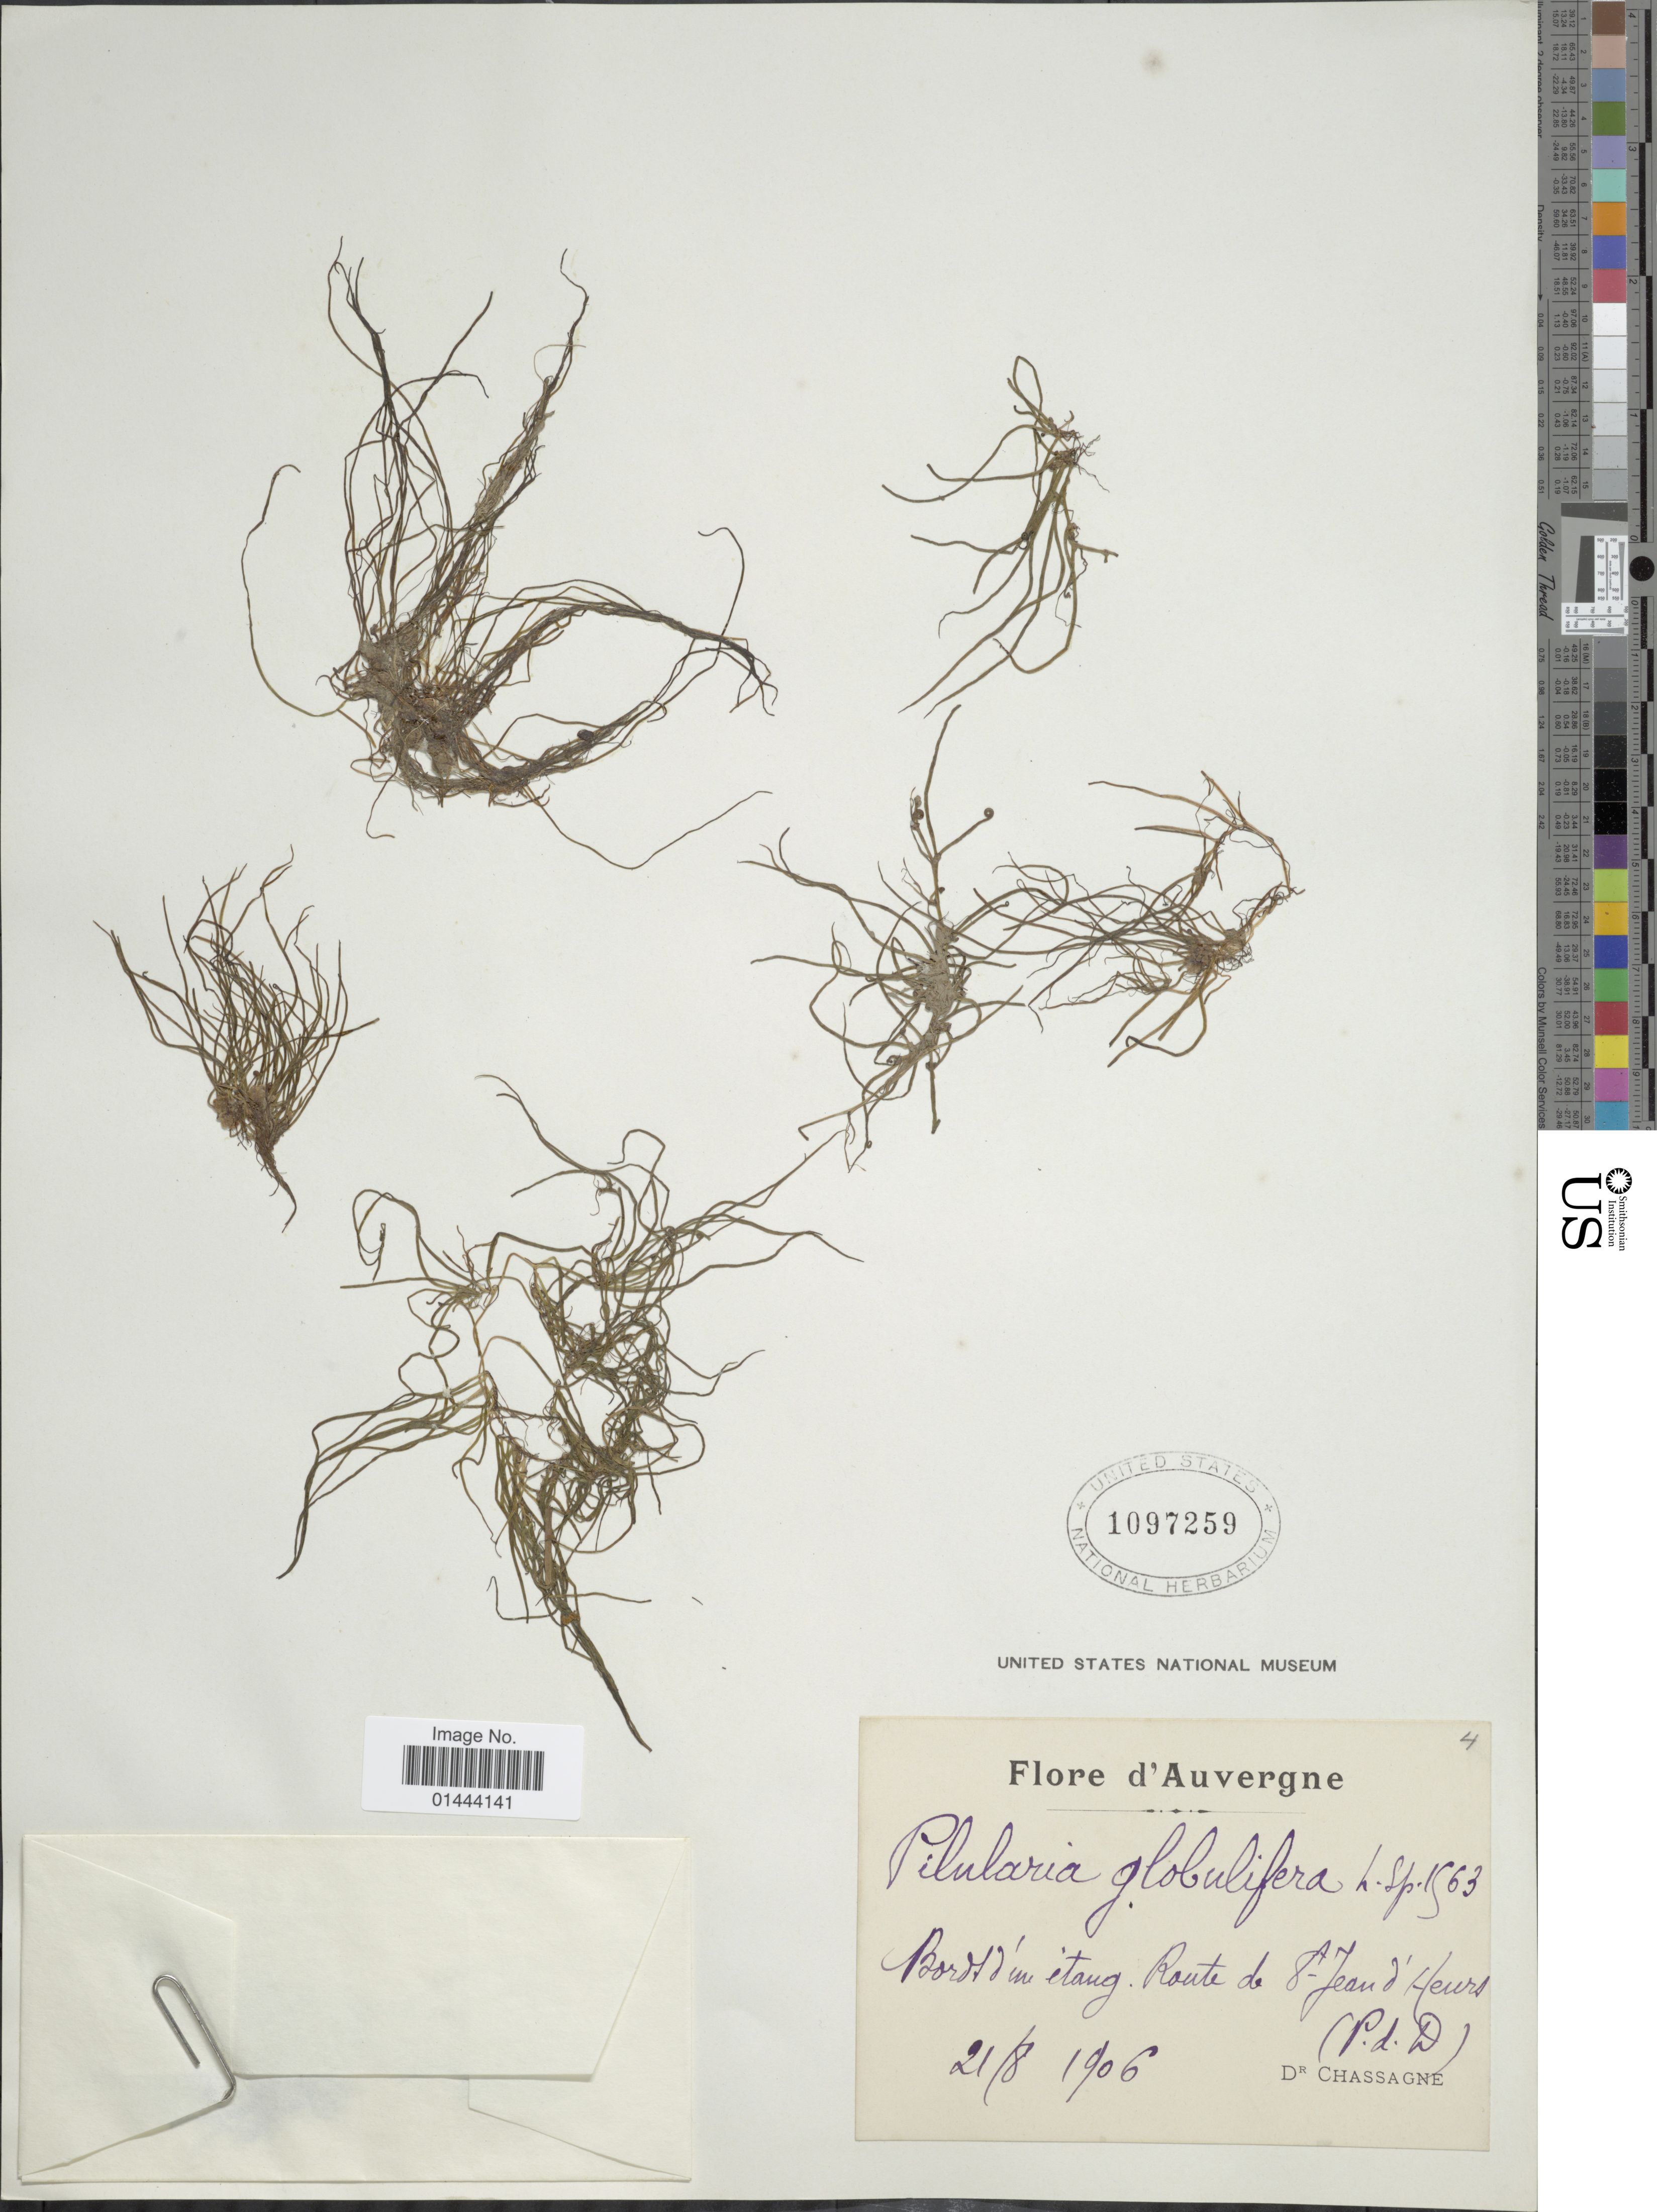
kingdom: Plantae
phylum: Tracheophyta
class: Polypodiopsida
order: Salviniales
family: Marsileaceae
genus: Pilularia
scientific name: Pilularia globulifera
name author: L.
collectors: Chassagne, --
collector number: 4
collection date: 1906-08-21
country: France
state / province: Auvergne-Rhône-Alpes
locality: Bordt dine éstang, Route de St. Jean d'Heurs [interpreted]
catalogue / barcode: US 1097259